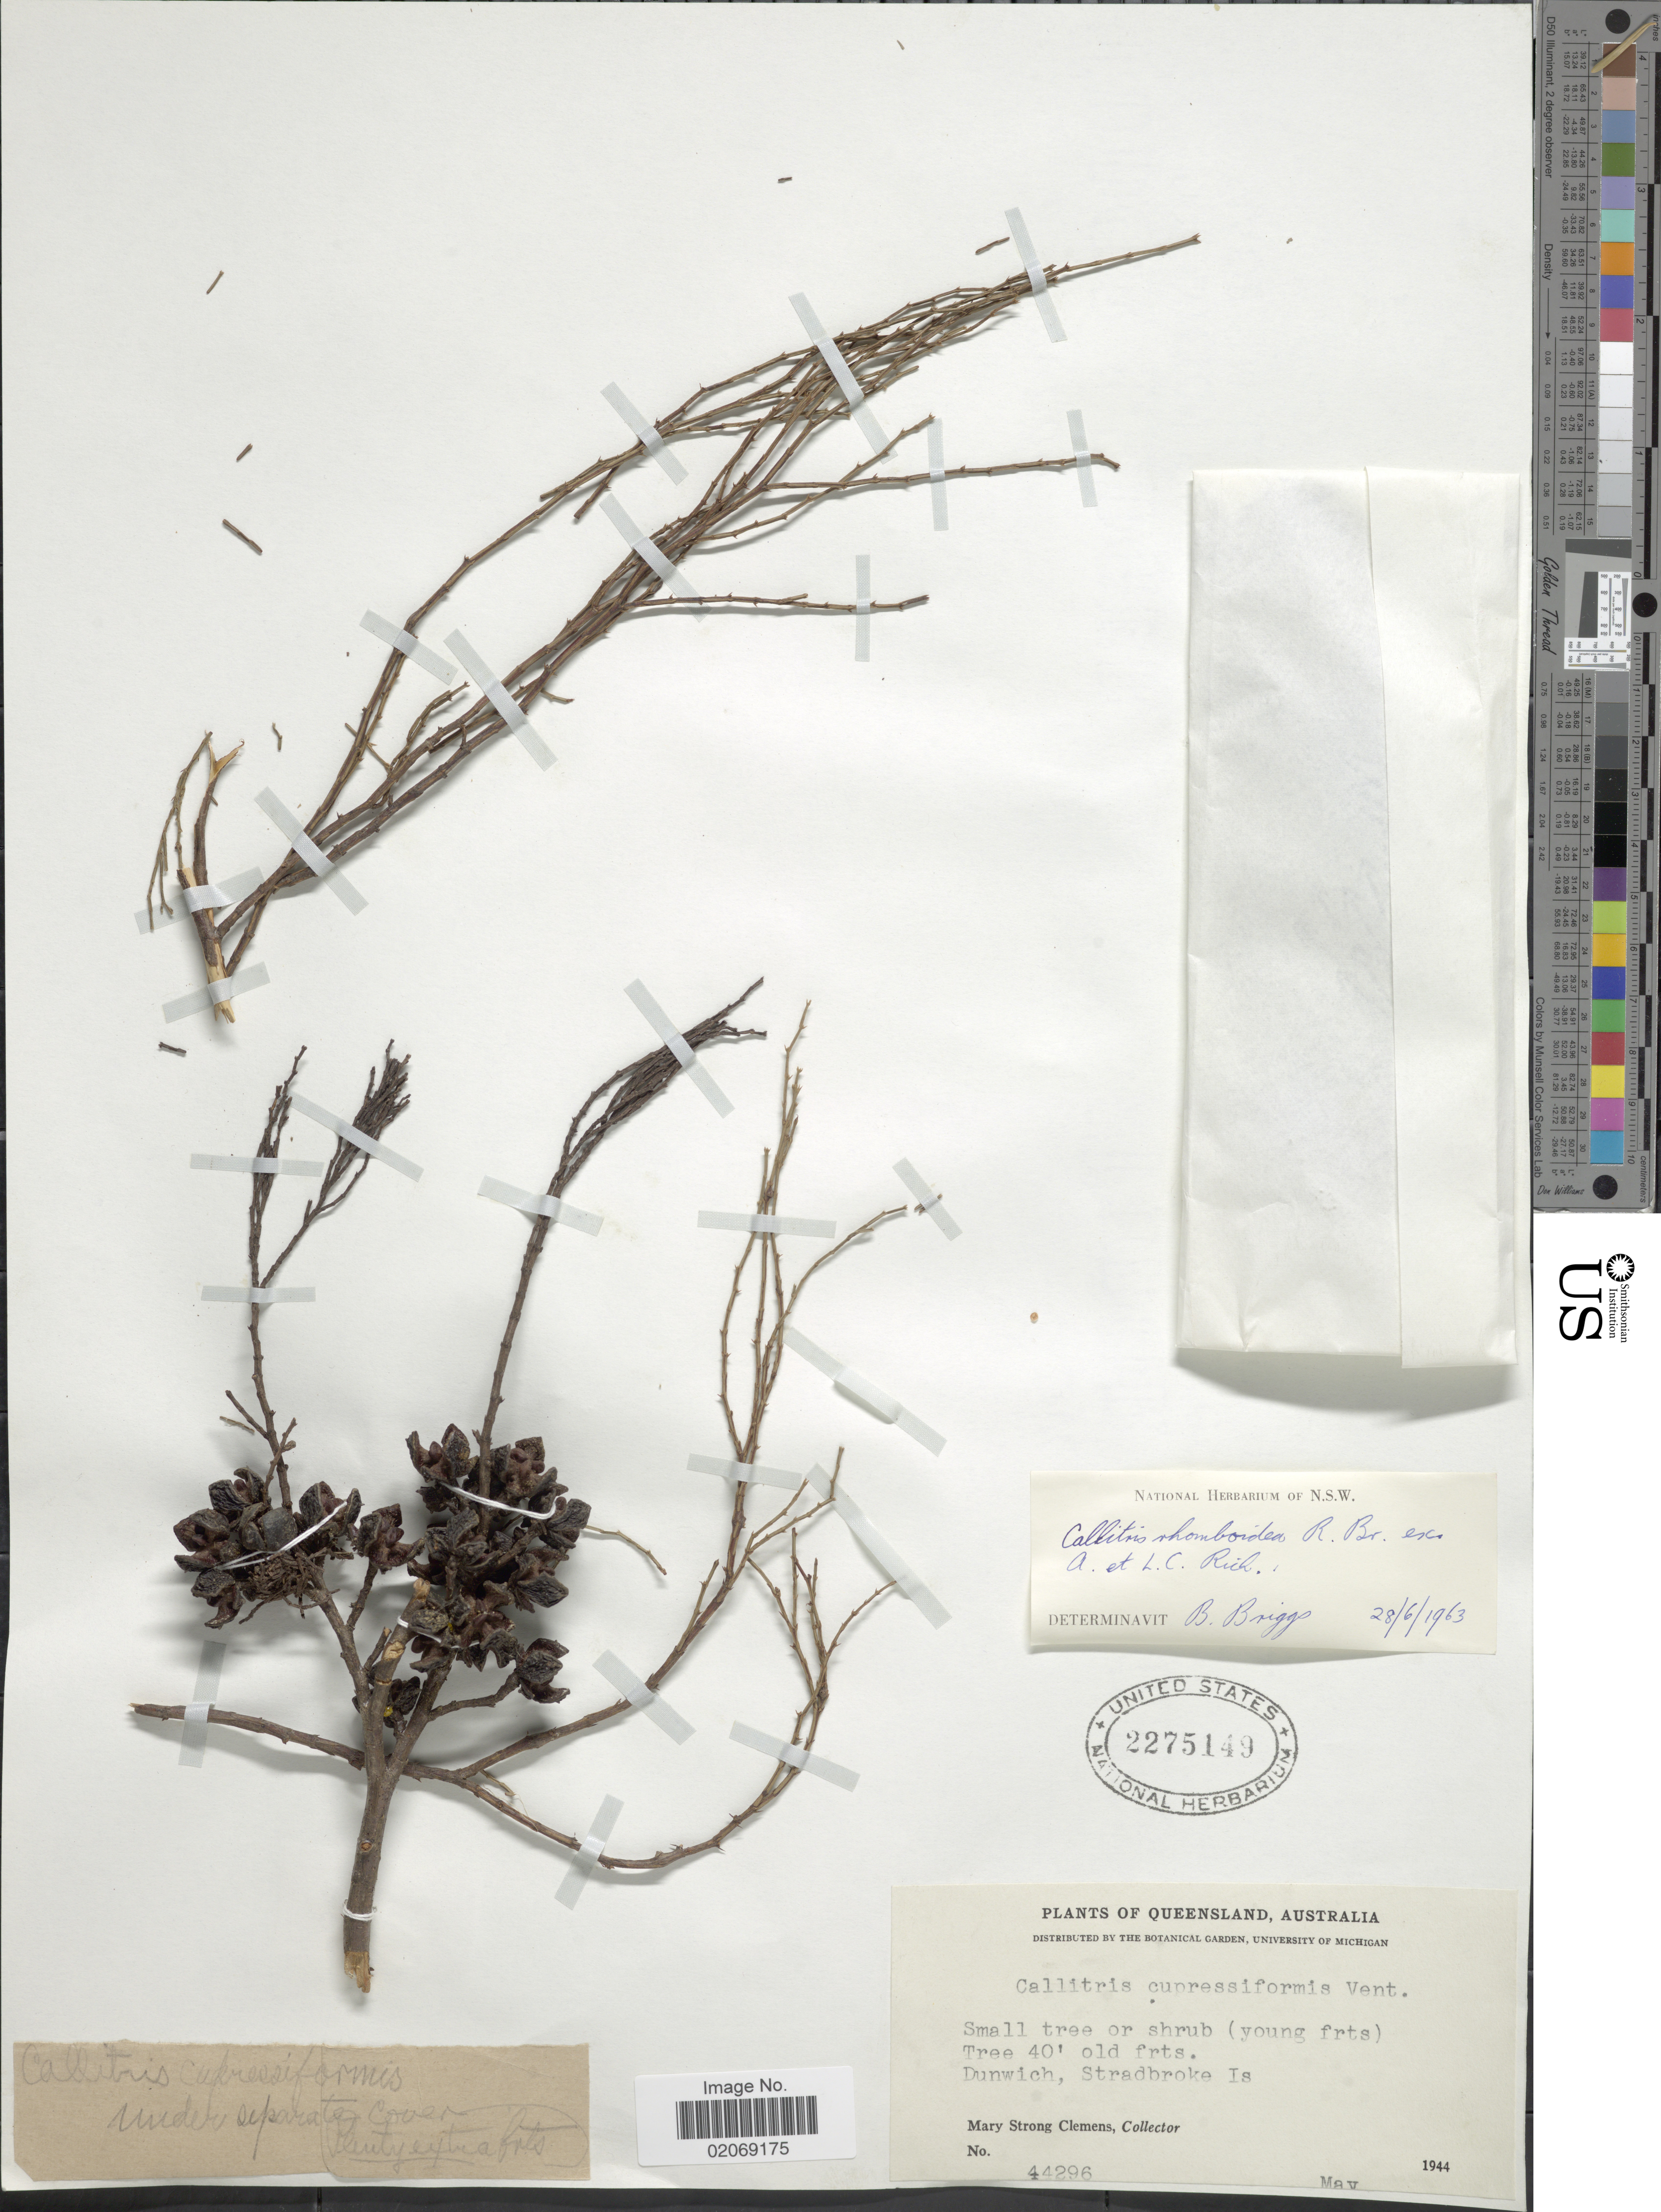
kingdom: Plantae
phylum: Tracheophyta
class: Pinopsida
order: Pinales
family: Cupressaceae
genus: Callitris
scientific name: Callitris rhomboidea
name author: R. Br. ex Rich. & A. Rich.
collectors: M. S. Clemens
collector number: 44296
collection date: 1944-05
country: Australia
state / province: Queensland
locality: Dunwich, Stradbroke Is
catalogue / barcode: US 2275149